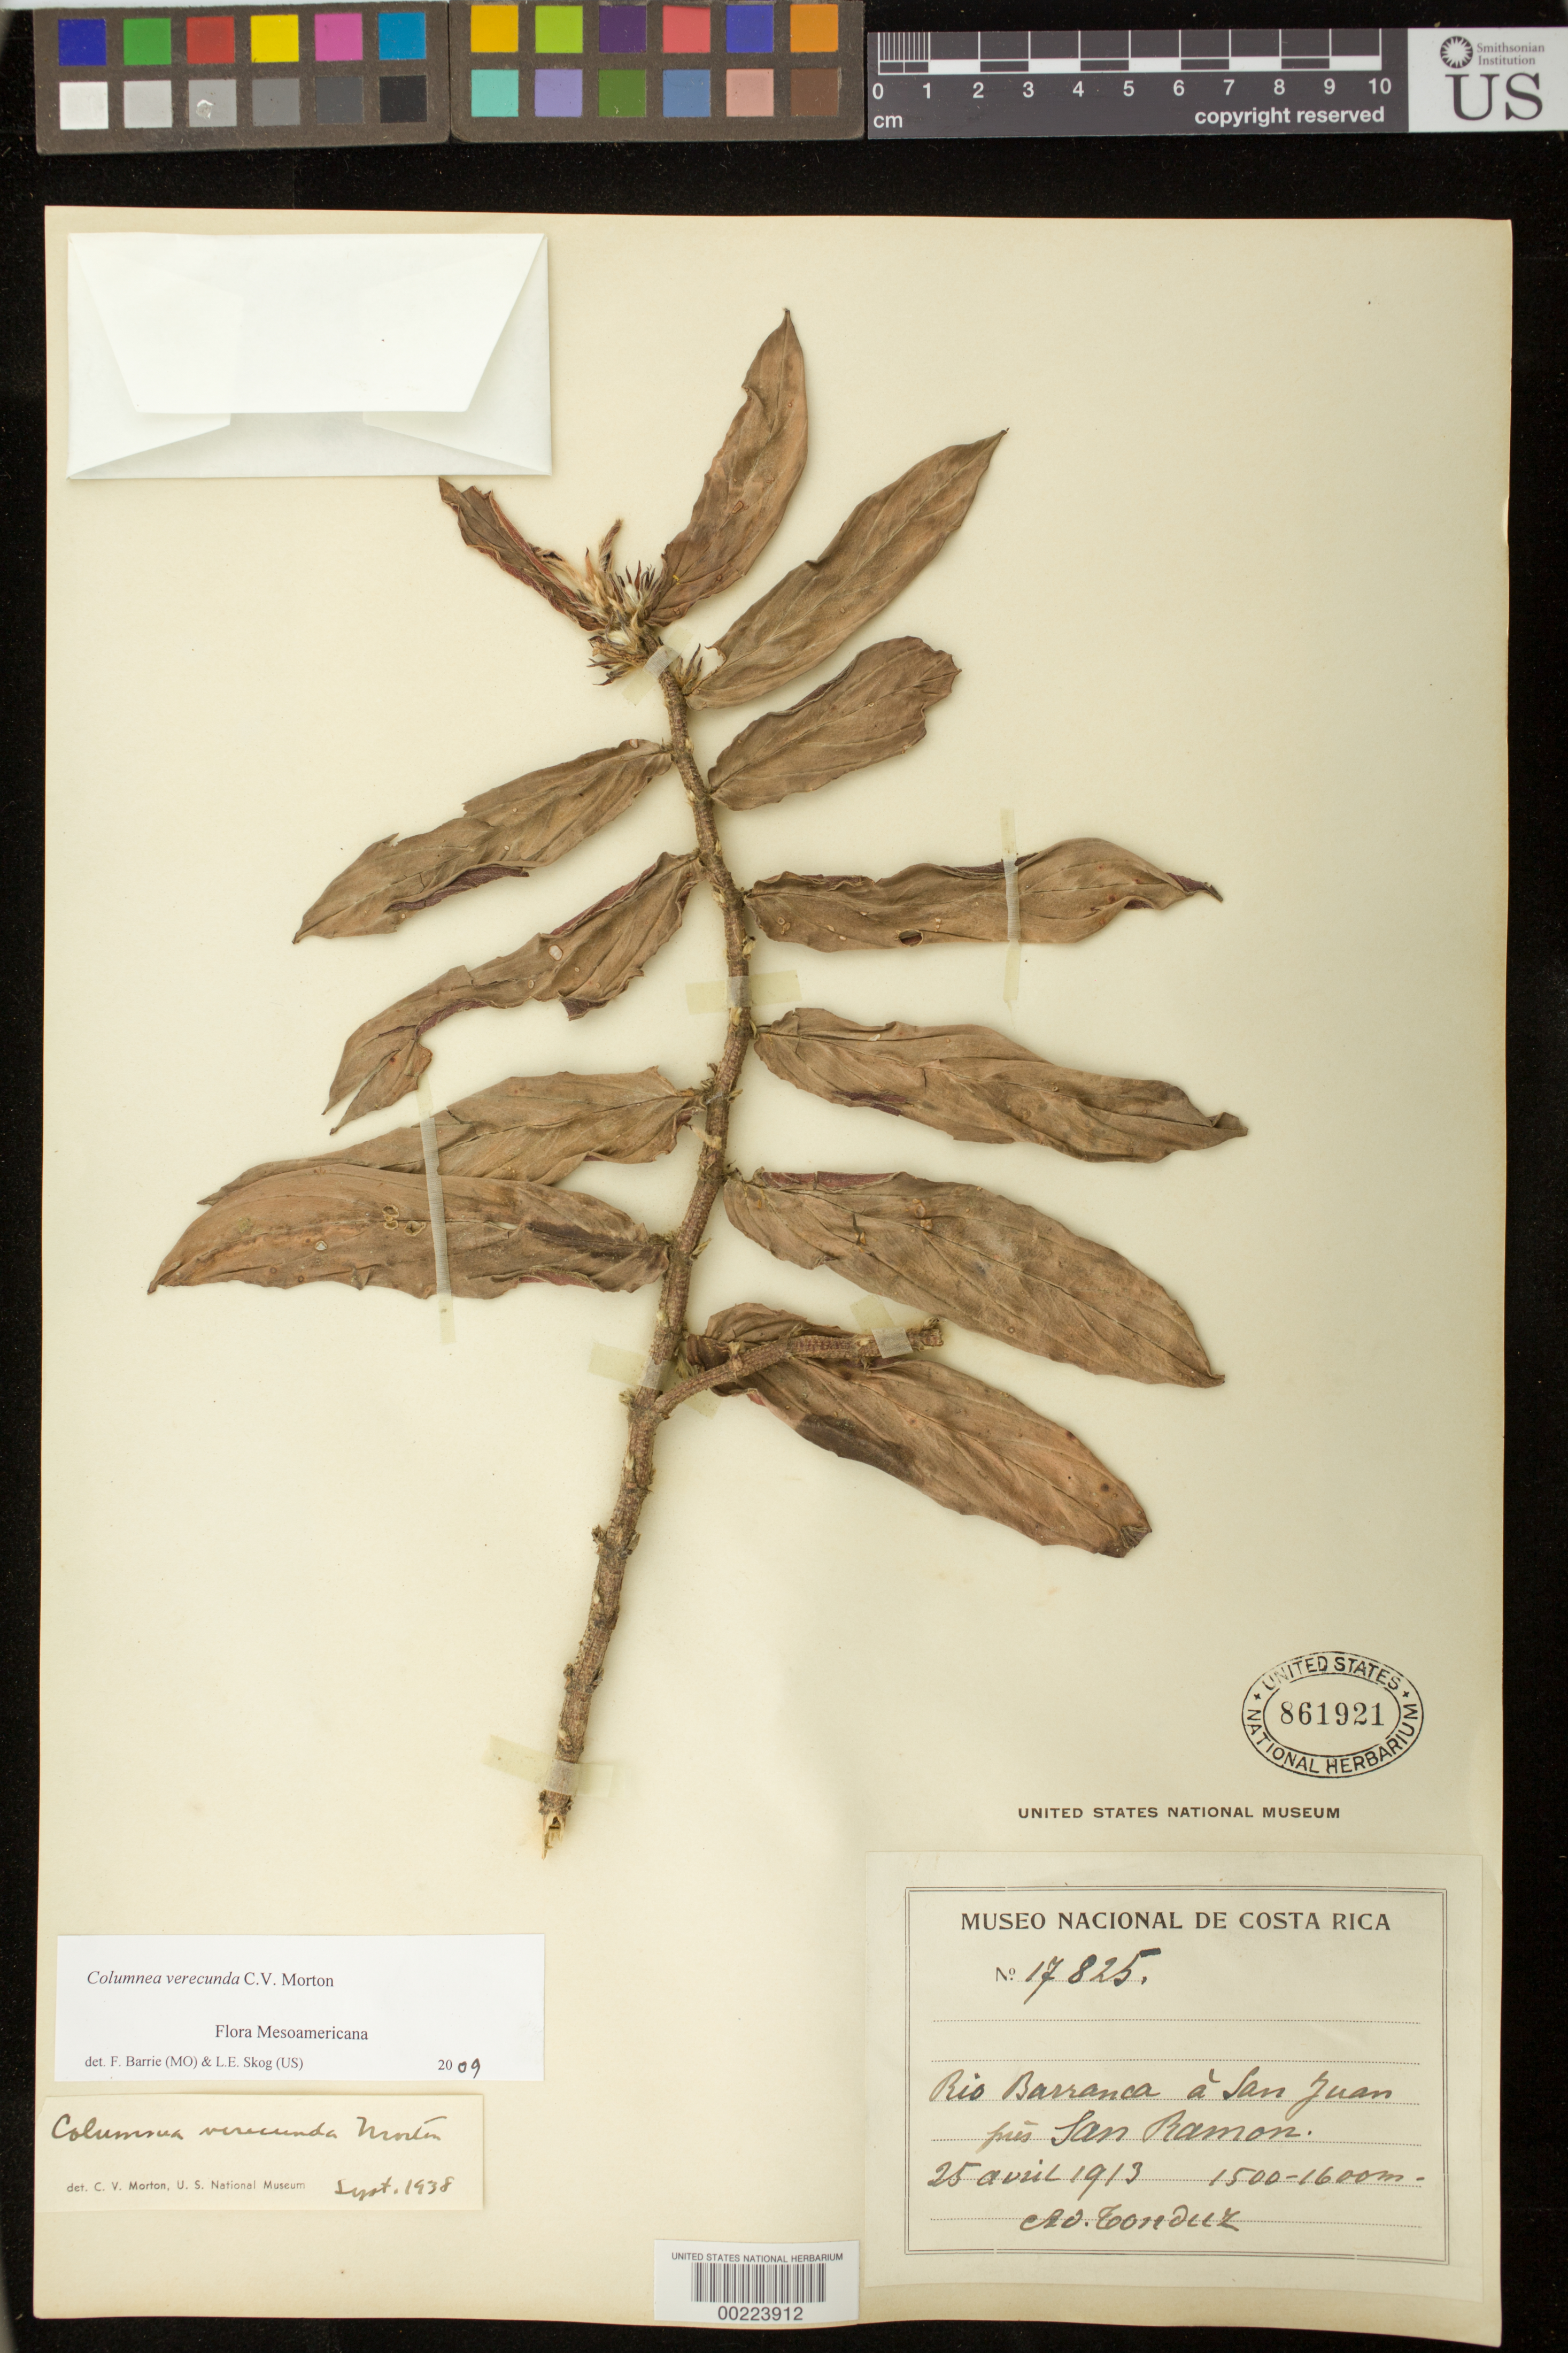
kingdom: Plantae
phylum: Tracheophyta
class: Magnoliopsida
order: Lamiales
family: Gesneriaceae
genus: Columnea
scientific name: Columnea verecunda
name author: C.V. Morton in Standl.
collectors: A. Tonduz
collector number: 17825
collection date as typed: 25 Apr 1913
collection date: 1913-04-25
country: Costa Rica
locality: Rio Barranca by San Juan, near San Ramon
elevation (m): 1500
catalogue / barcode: US 861921